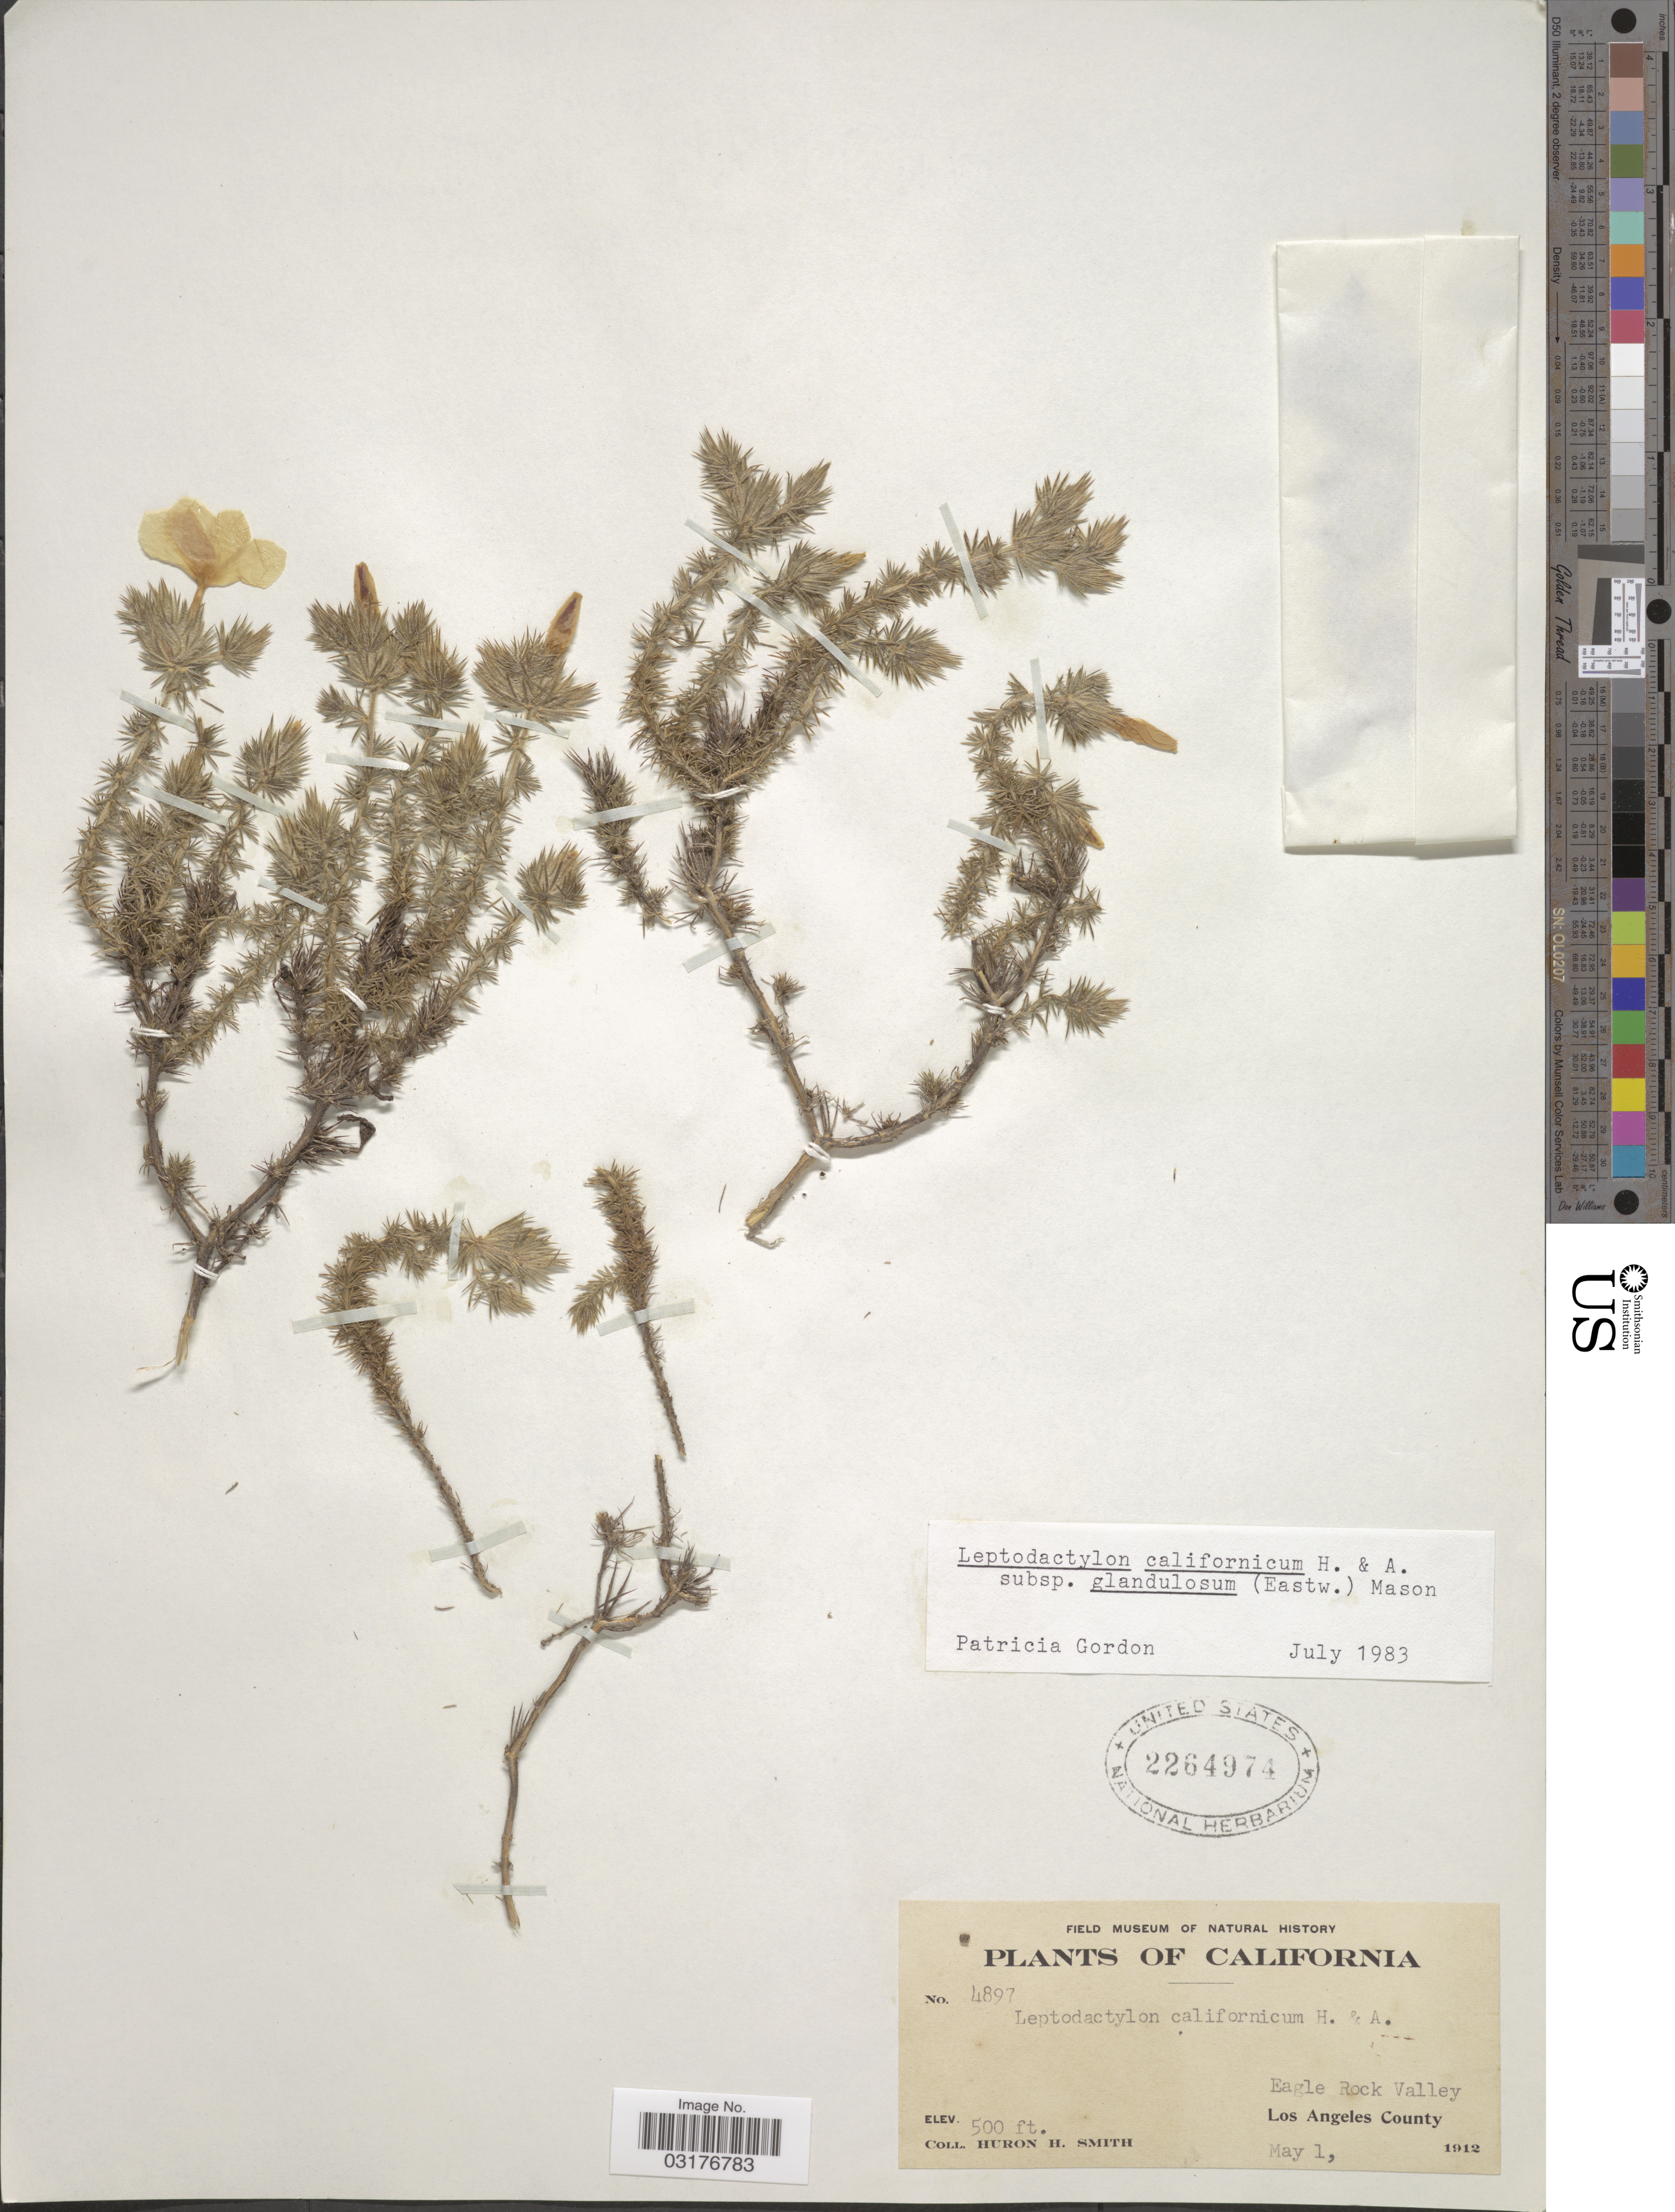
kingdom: Plantae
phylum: Tracheophyta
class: Magnoliopsida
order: Ericales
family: Polemoniaceae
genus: Linanthus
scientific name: Linanthus californicus subsp. glandulosus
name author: (Eastw.) J.M. Porter & R. Patt.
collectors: Huron H. Smith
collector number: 4897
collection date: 1912-05-01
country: United States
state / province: California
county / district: Los Angeles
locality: Eagle Rock Valley. Los Angeles County.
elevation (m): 152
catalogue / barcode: US 2264974